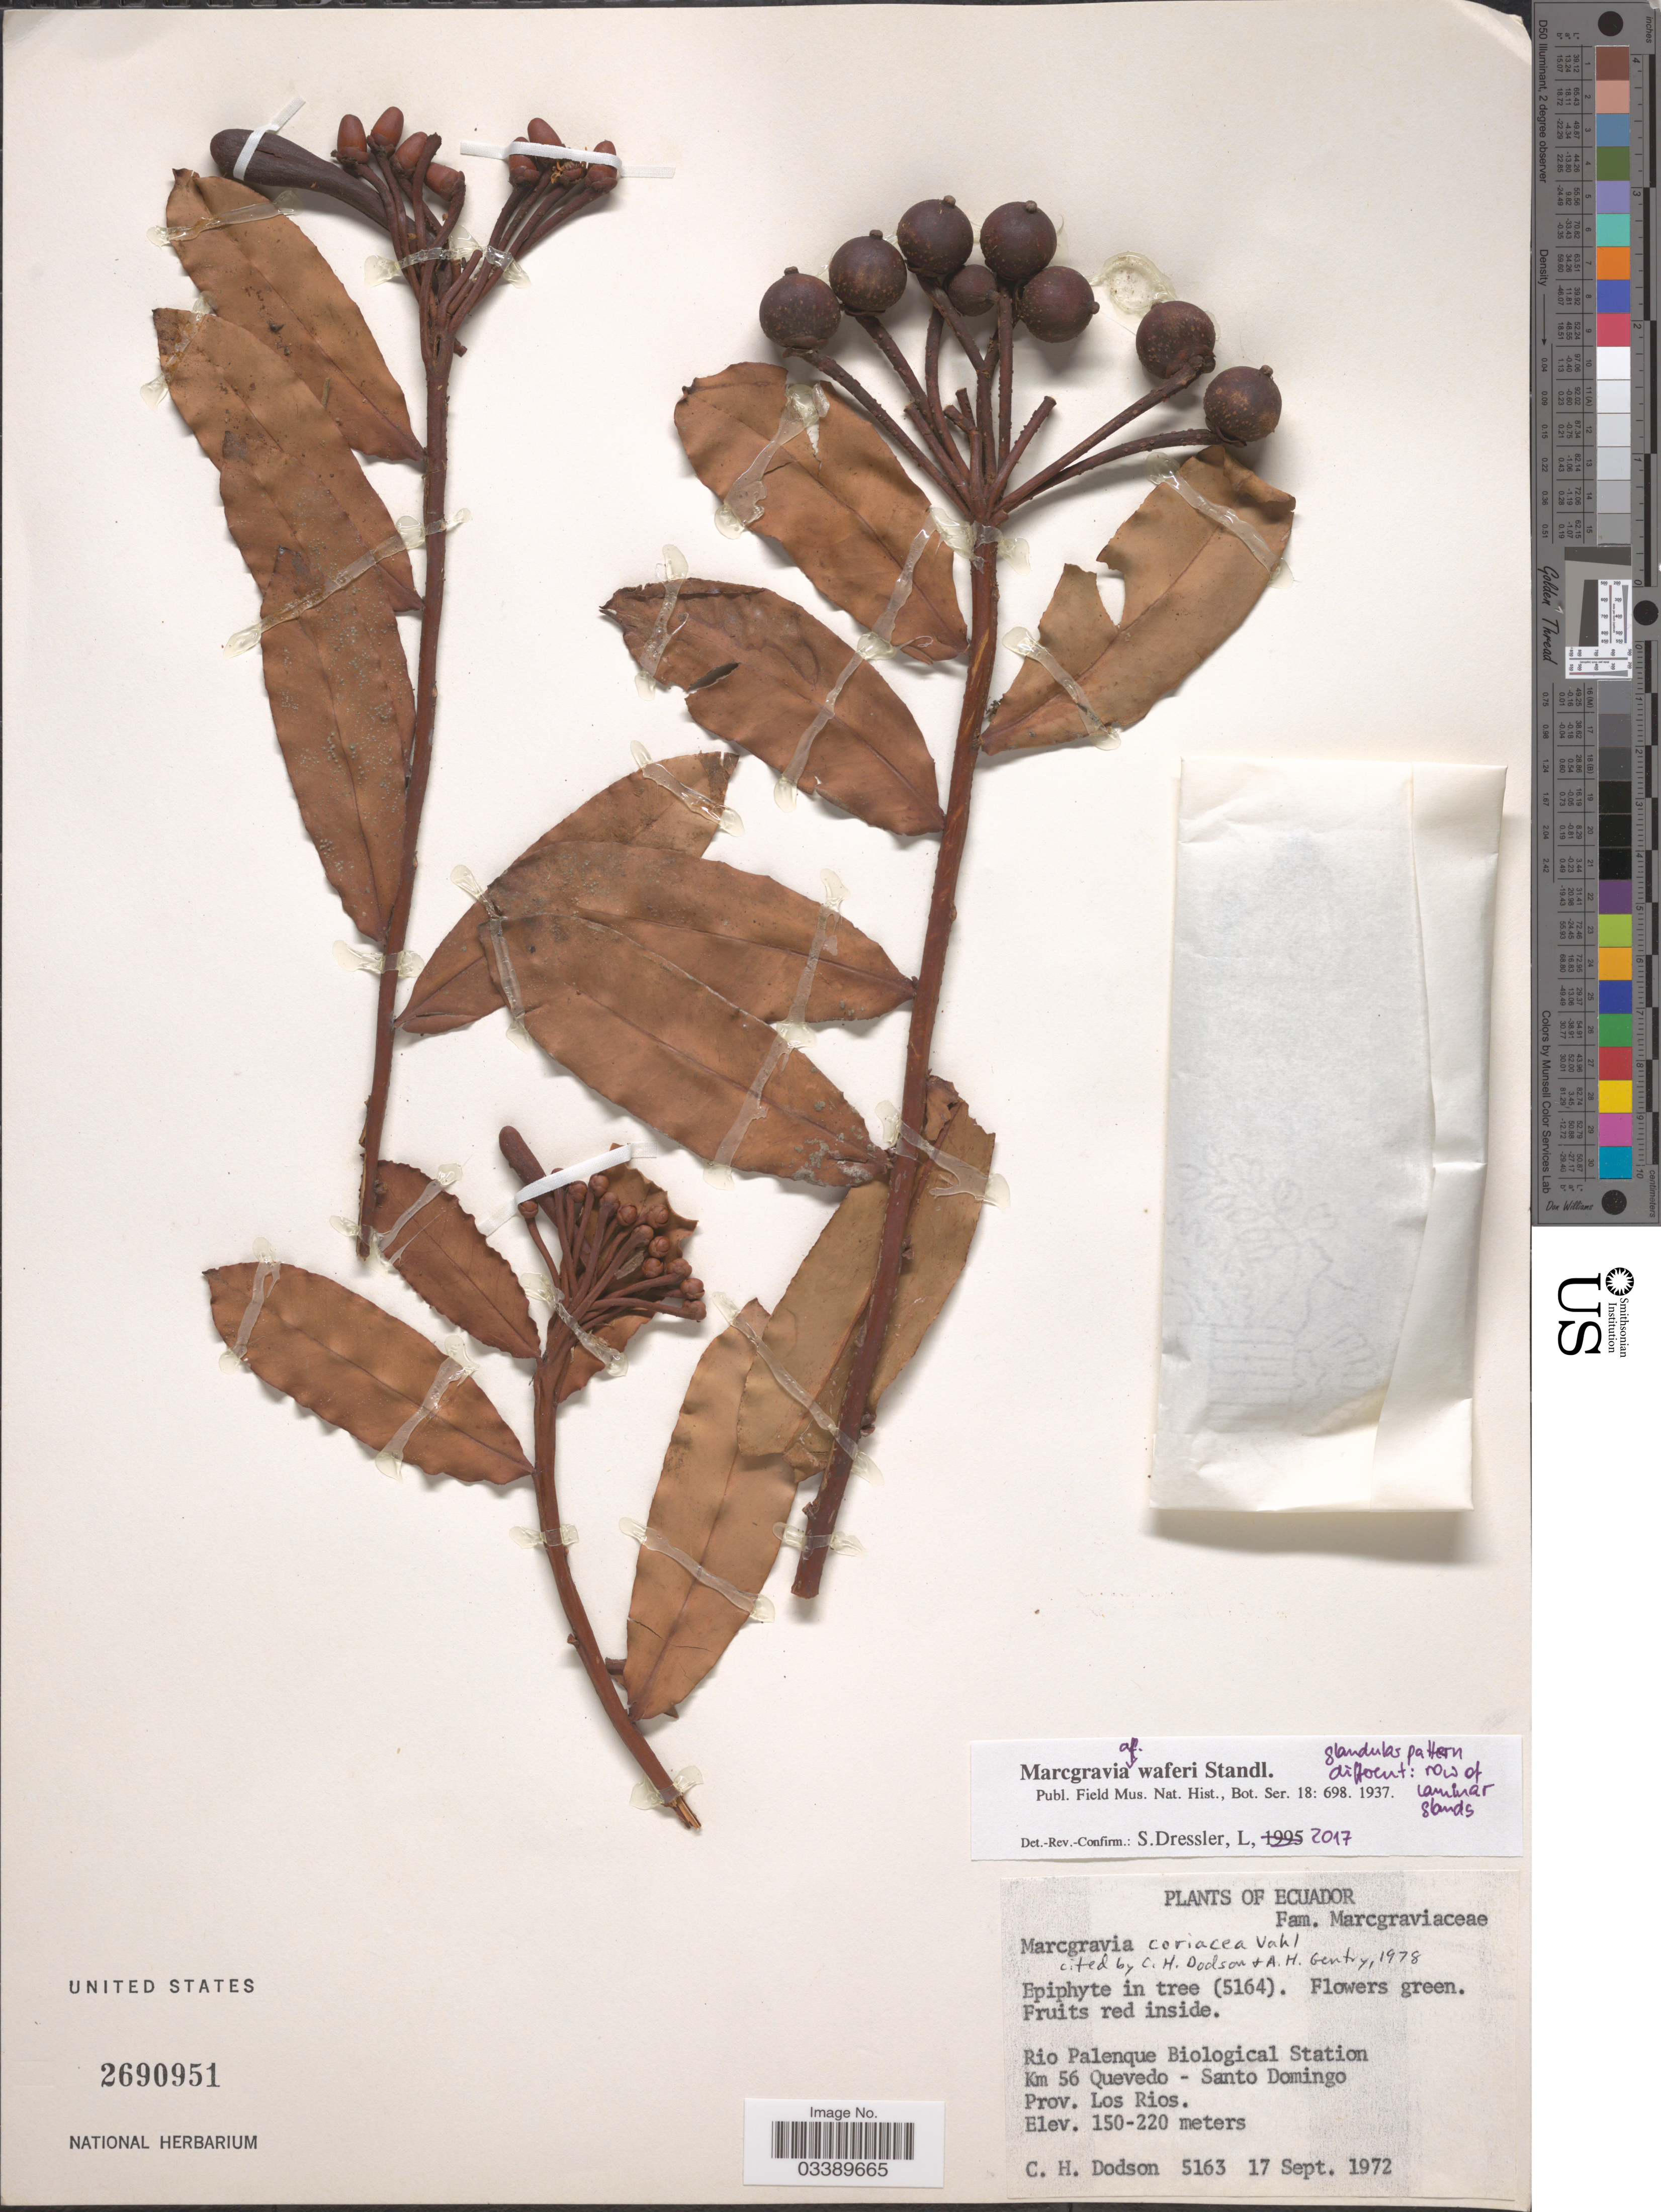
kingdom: Plantae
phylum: Tracheophyta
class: Magnoliopsida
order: Ericales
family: Marcgraviaceae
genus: Marcgravia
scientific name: Marcgravia waferi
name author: Standl.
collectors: C. H. Dodson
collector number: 5163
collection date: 1972-09-17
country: Ecuador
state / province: Los Ríos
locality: Rio Palenque Biological Station. Km 56 Quevedo - Santo Domingo.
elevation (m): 150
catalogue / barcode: US 2690951